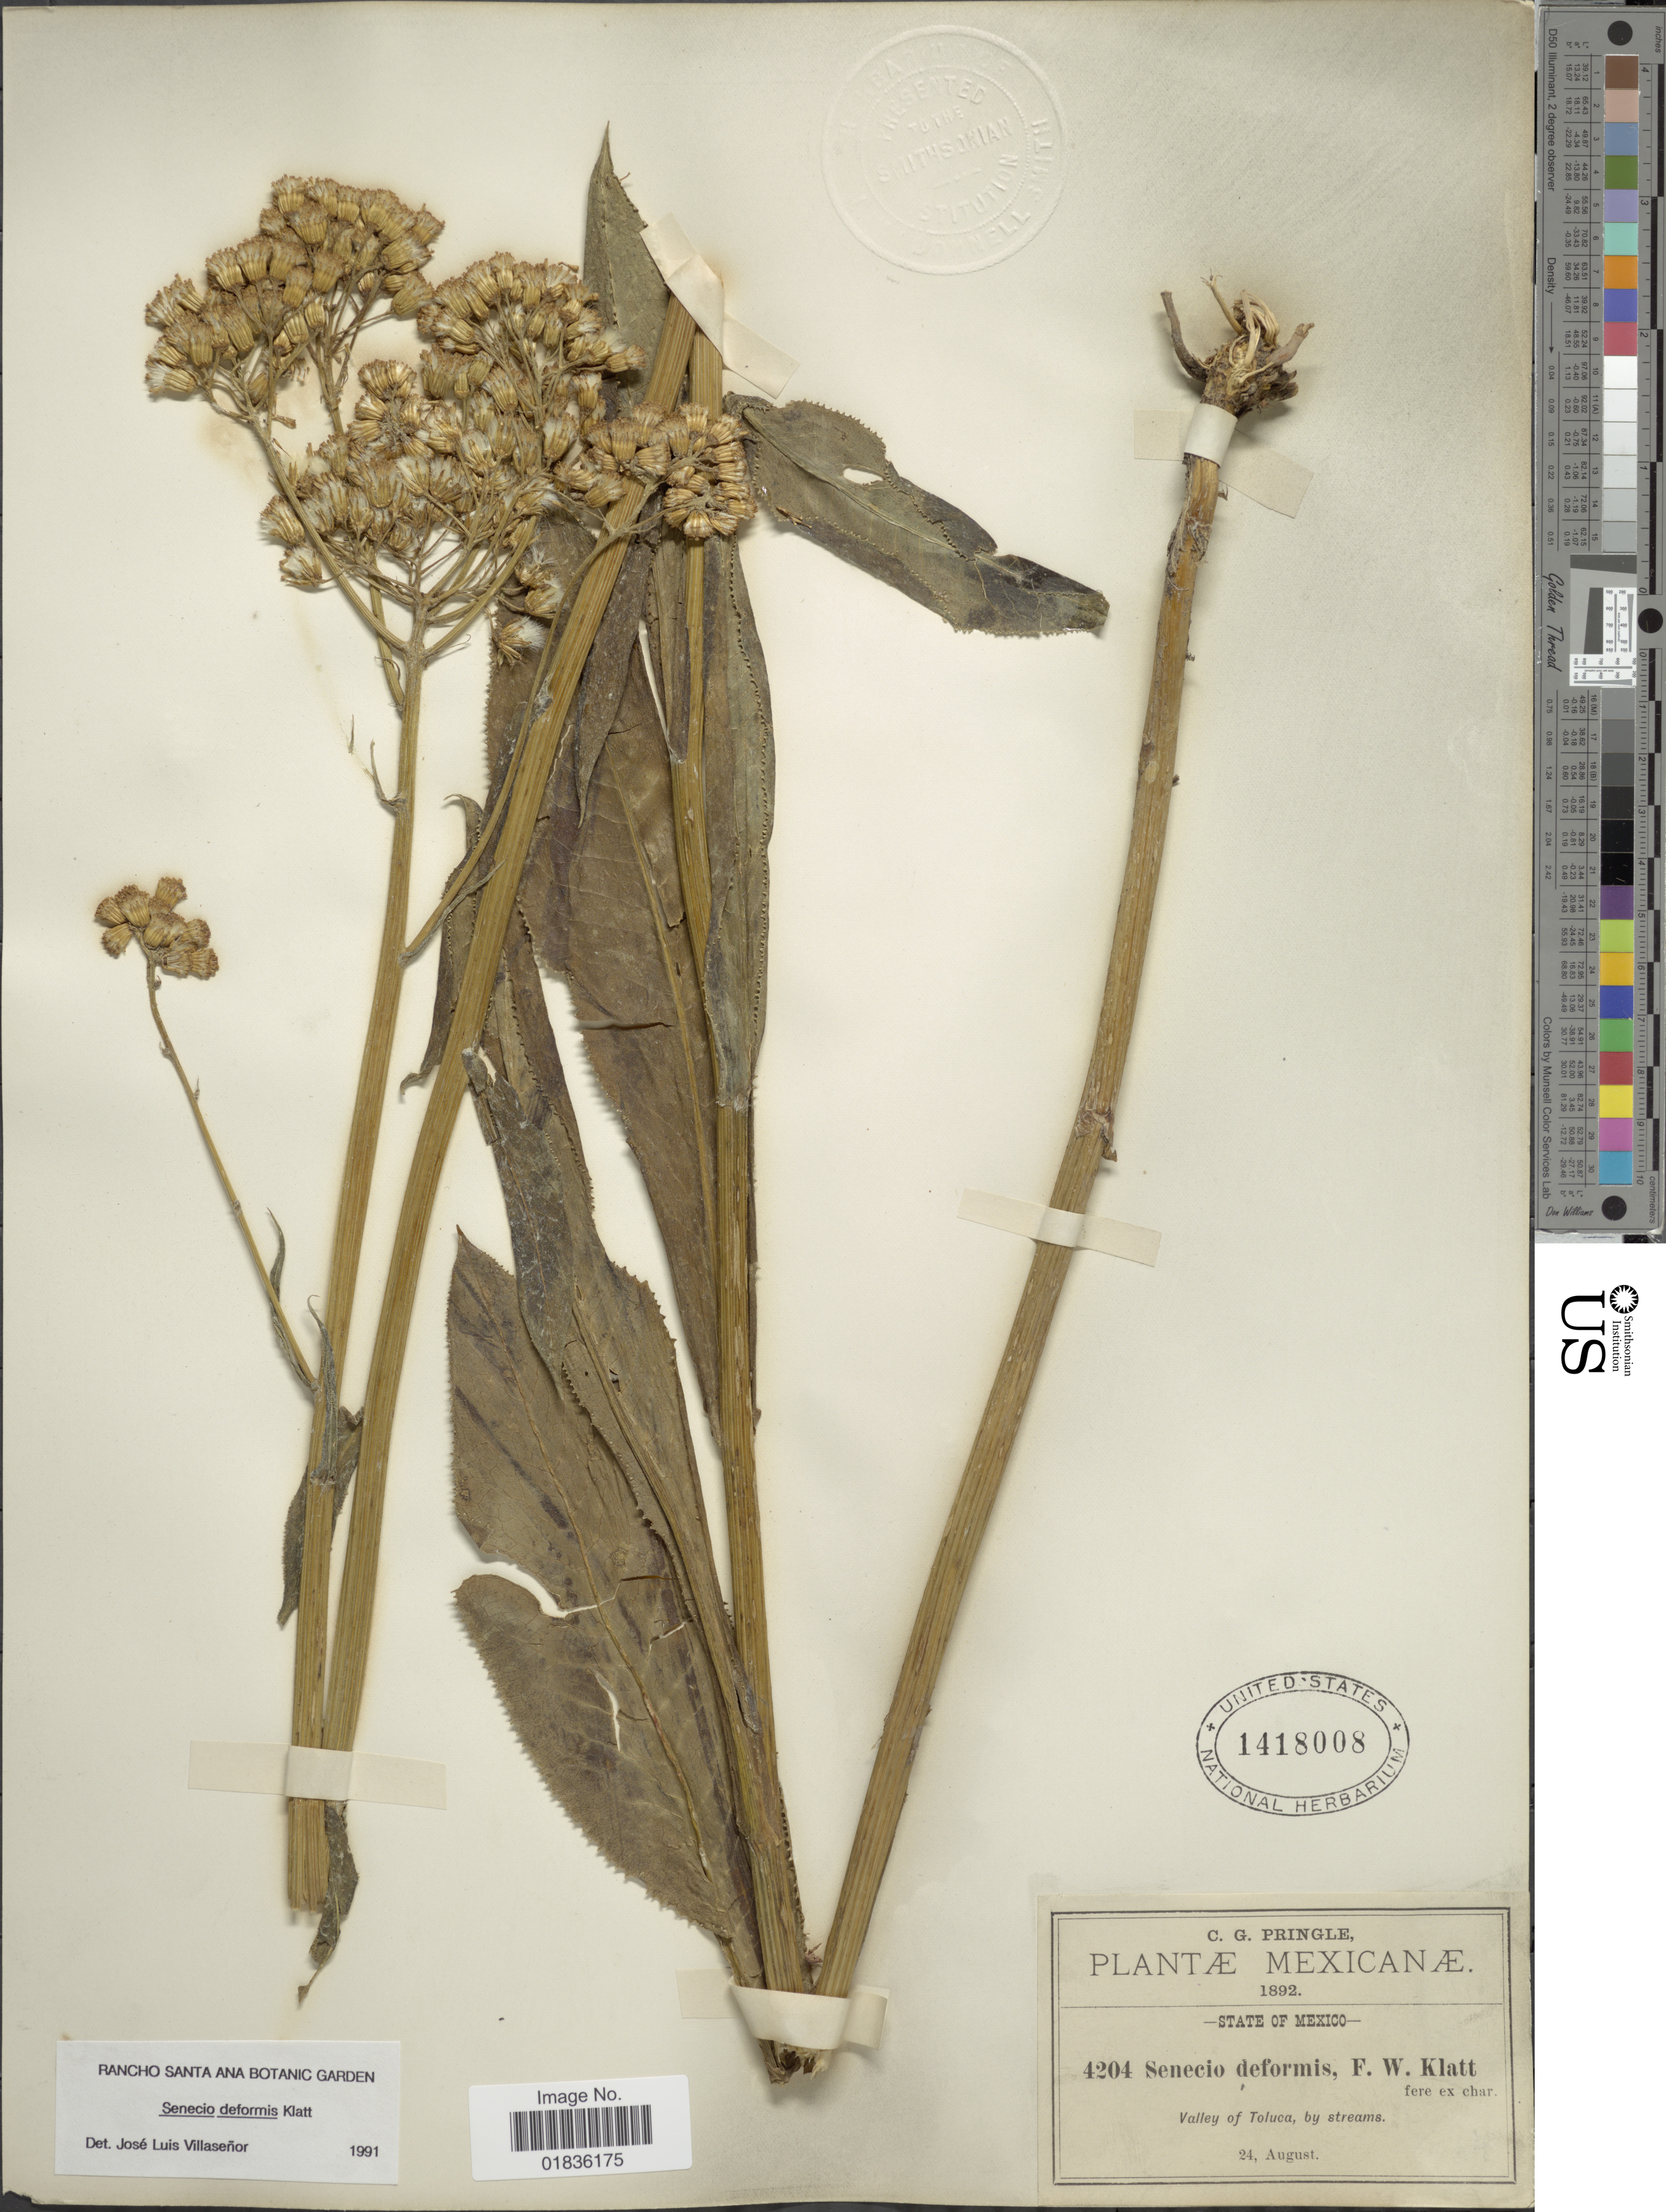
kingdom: Plantae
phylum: Tracheophyta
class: Magnoliopsida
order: Asterales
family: Asteraceae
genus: Senecio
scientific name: Senecio deformis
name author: Klatt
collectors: C. G. Pringle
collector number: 4204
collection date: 1892-08-24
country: Mexico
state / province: Morelos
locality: Valley of Toluca, by streams.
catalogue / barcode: US 1418008